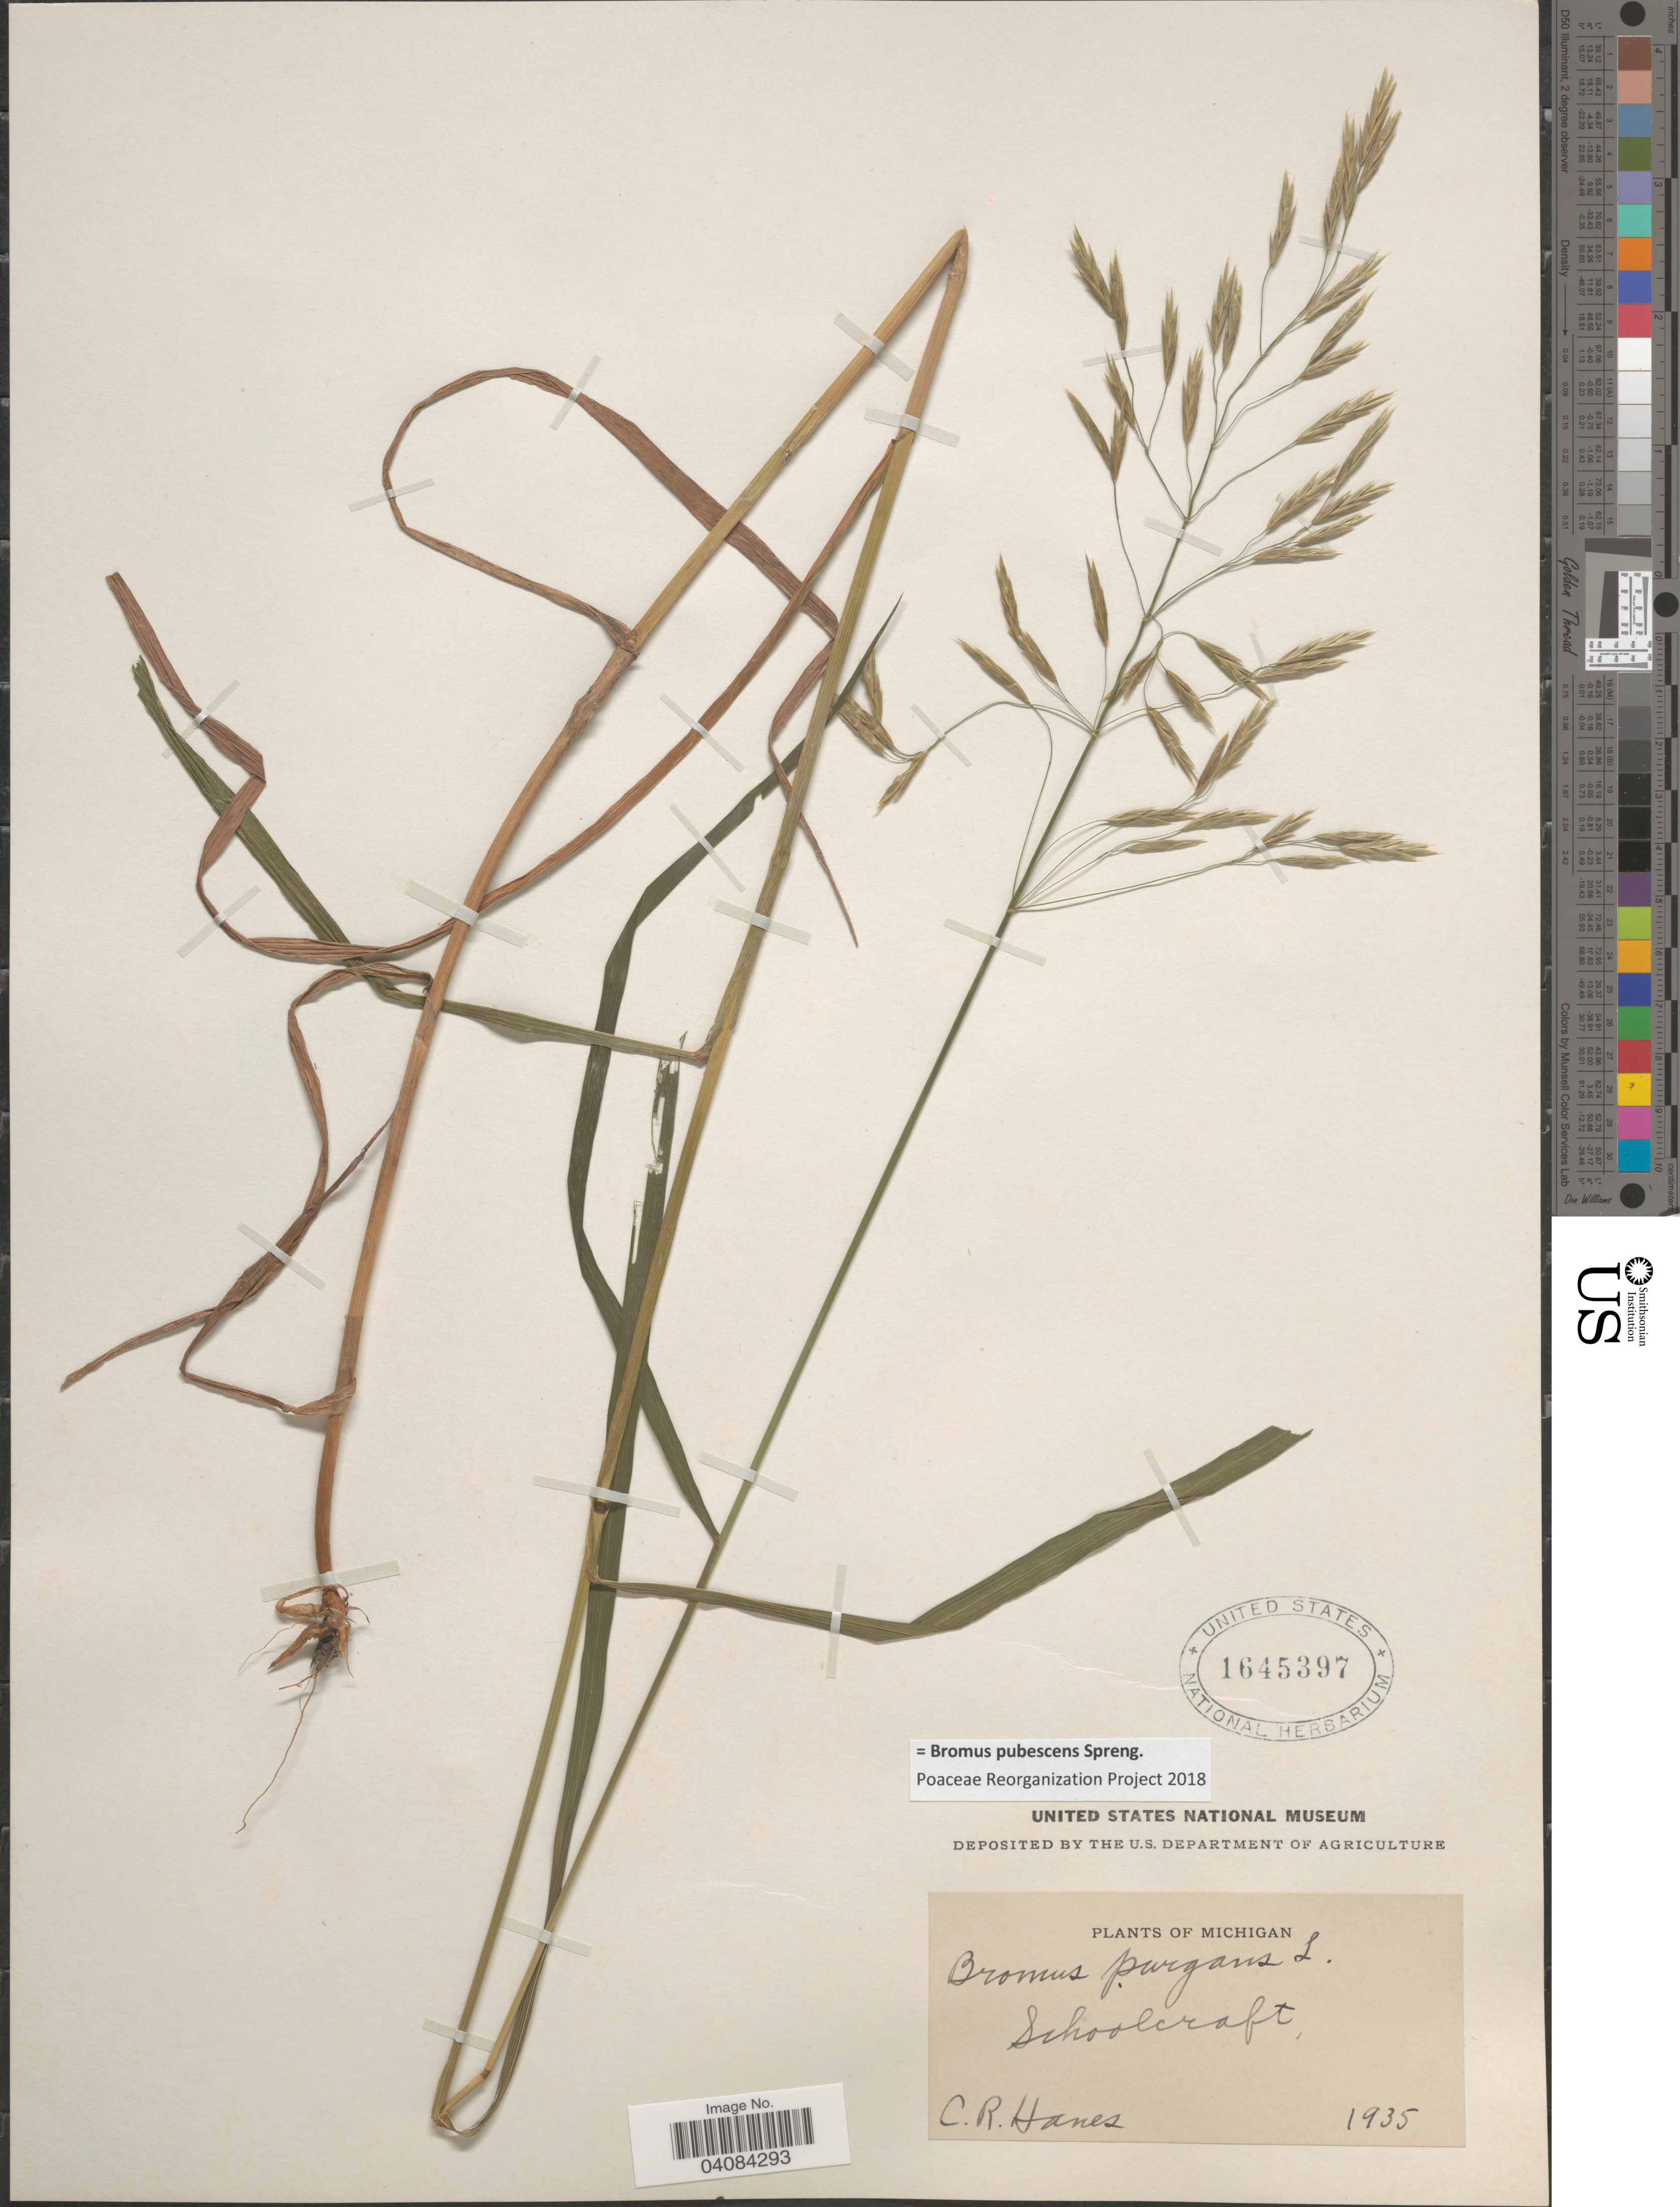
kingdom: Plantae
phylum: Tracheophyta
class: Liliopsida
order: Poales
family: Poaceae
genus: Bromus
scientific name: Bromus pubescens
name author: Muhl. ex Willd.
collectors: C. Hanes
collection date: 1935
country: United States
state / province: Michigan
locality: Schoolcraft.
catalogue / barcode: US 1645397